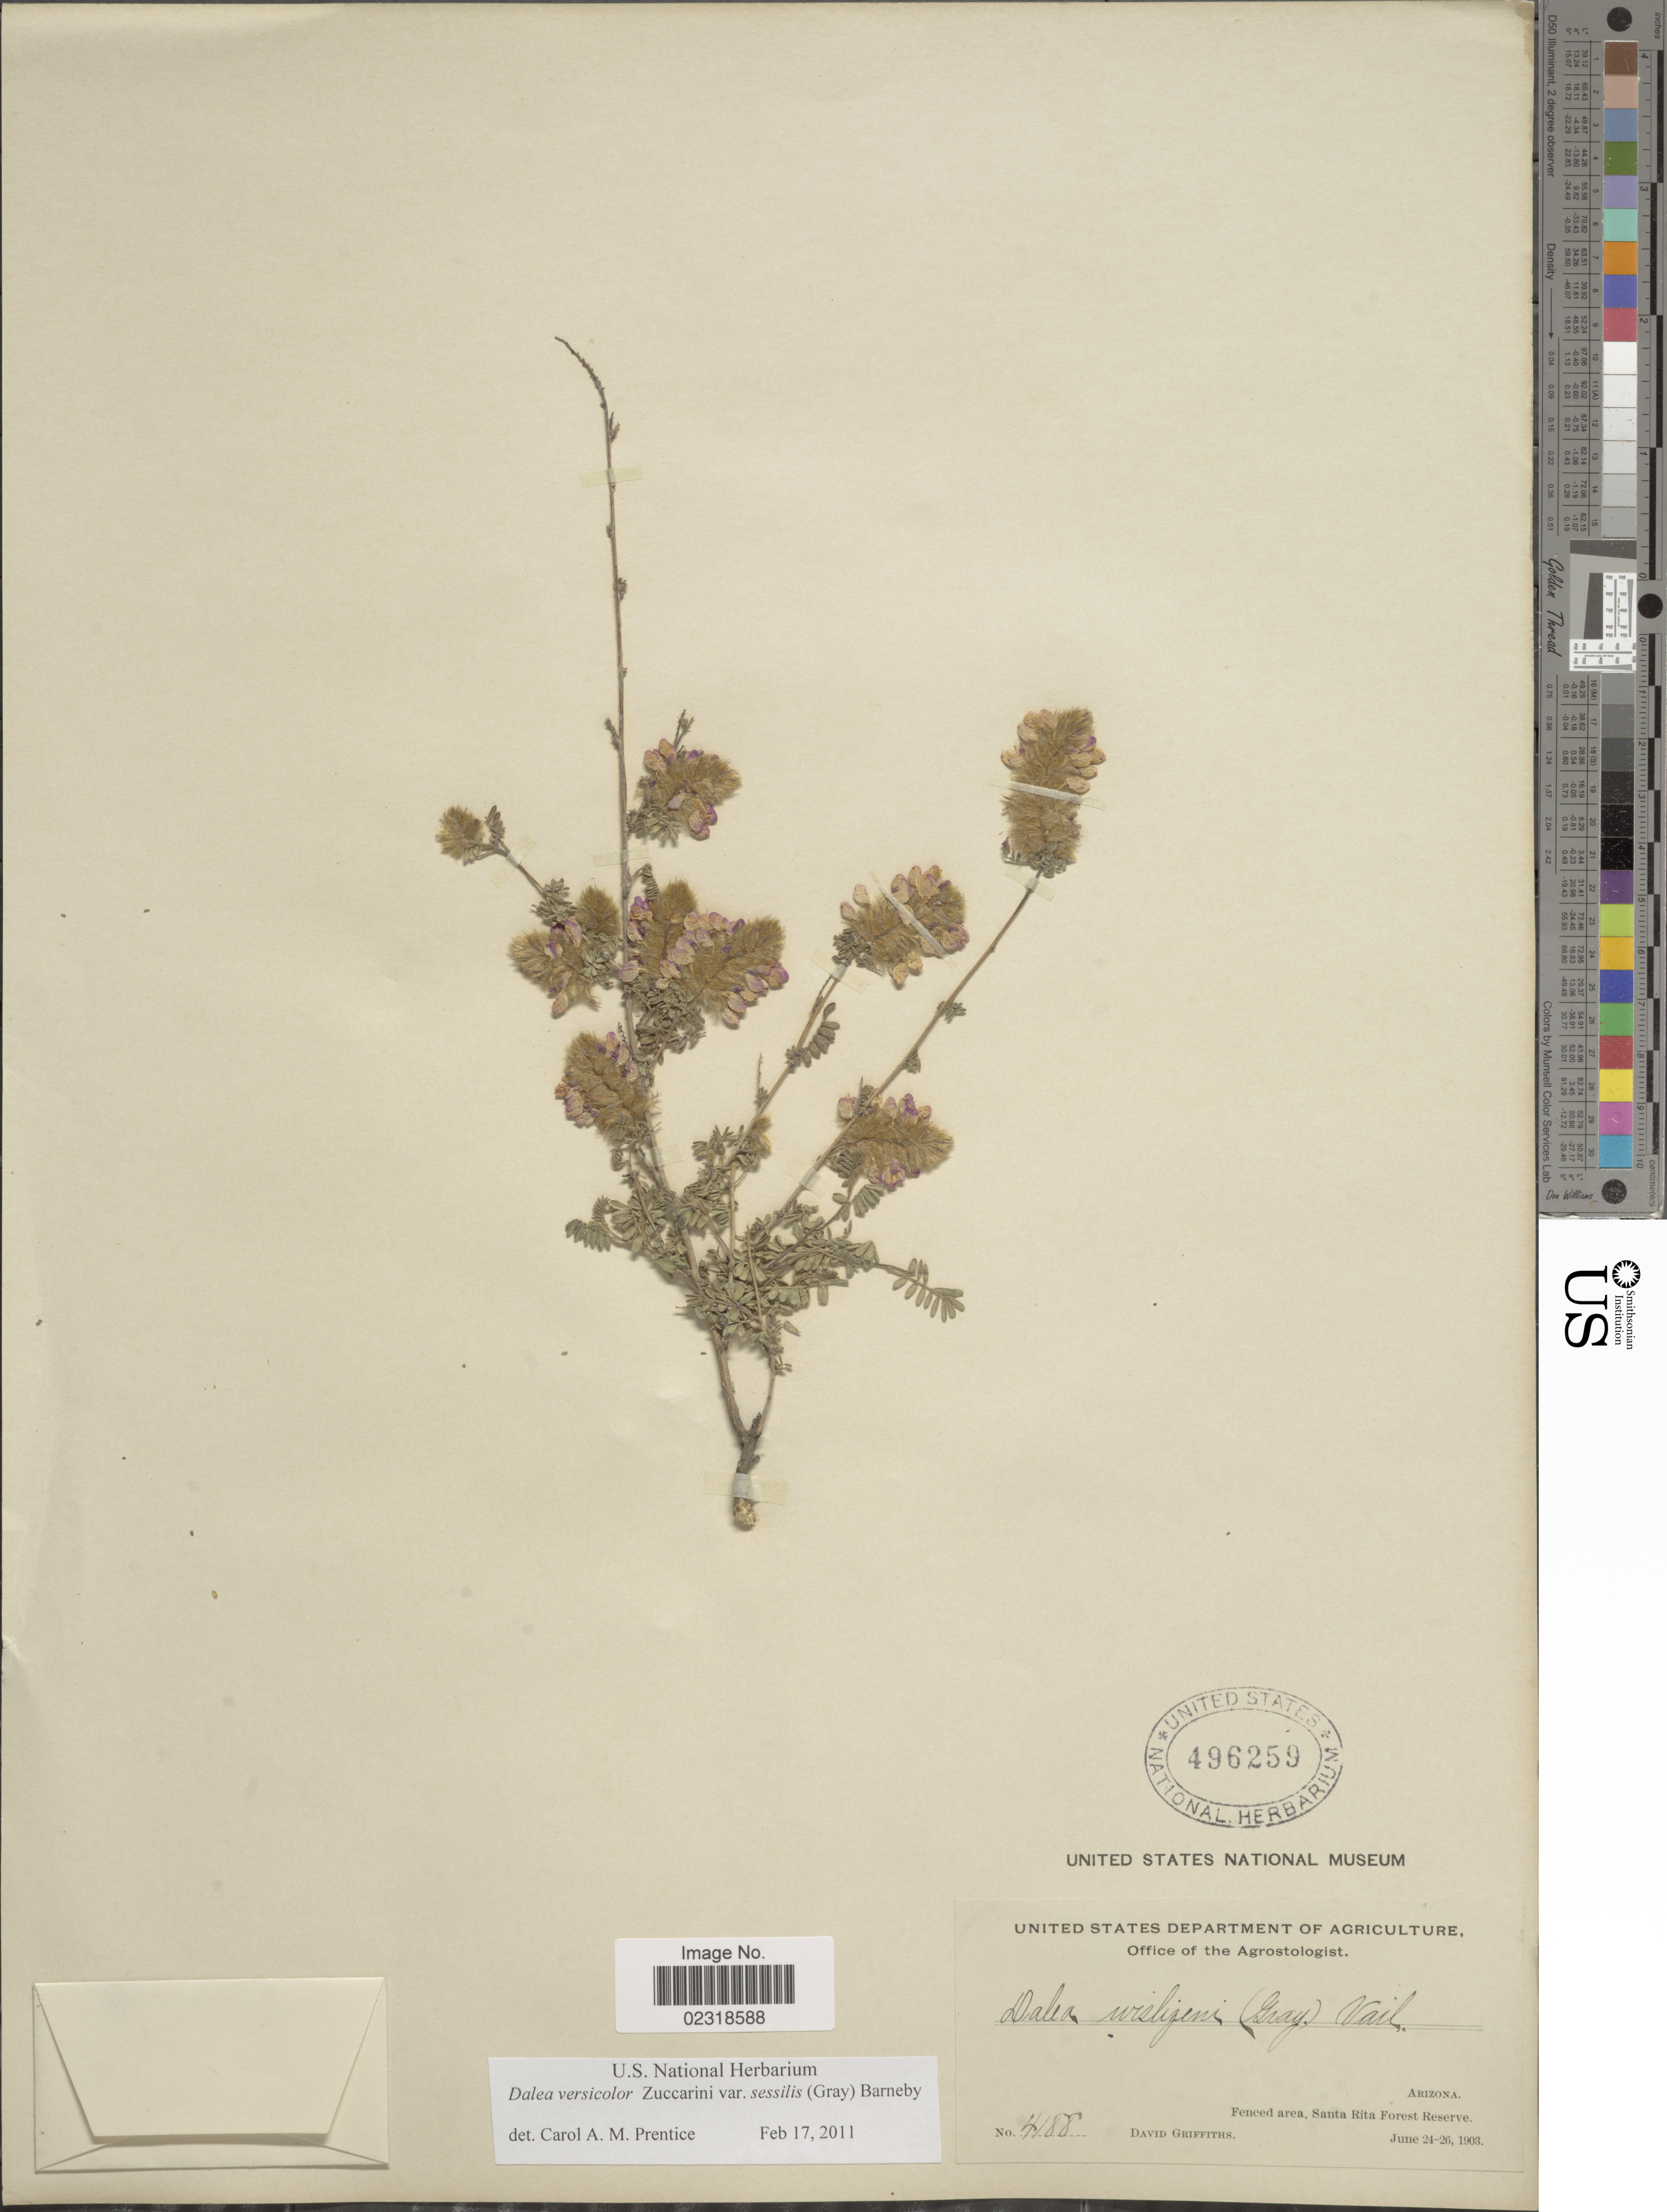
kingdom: Plantae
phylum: Tracheophyta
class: Magnoliopsida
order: Fabales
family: Fabaceae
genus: Dalea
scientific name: Dalea versicolor var. sessilis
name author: Zucc.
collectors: D. Griffiths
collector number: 4188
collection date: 1903-06-24/1903-06-26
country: United States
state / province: Arizona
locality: Fenced area, Santa Rita Forest Reserve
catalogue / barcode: US 496259